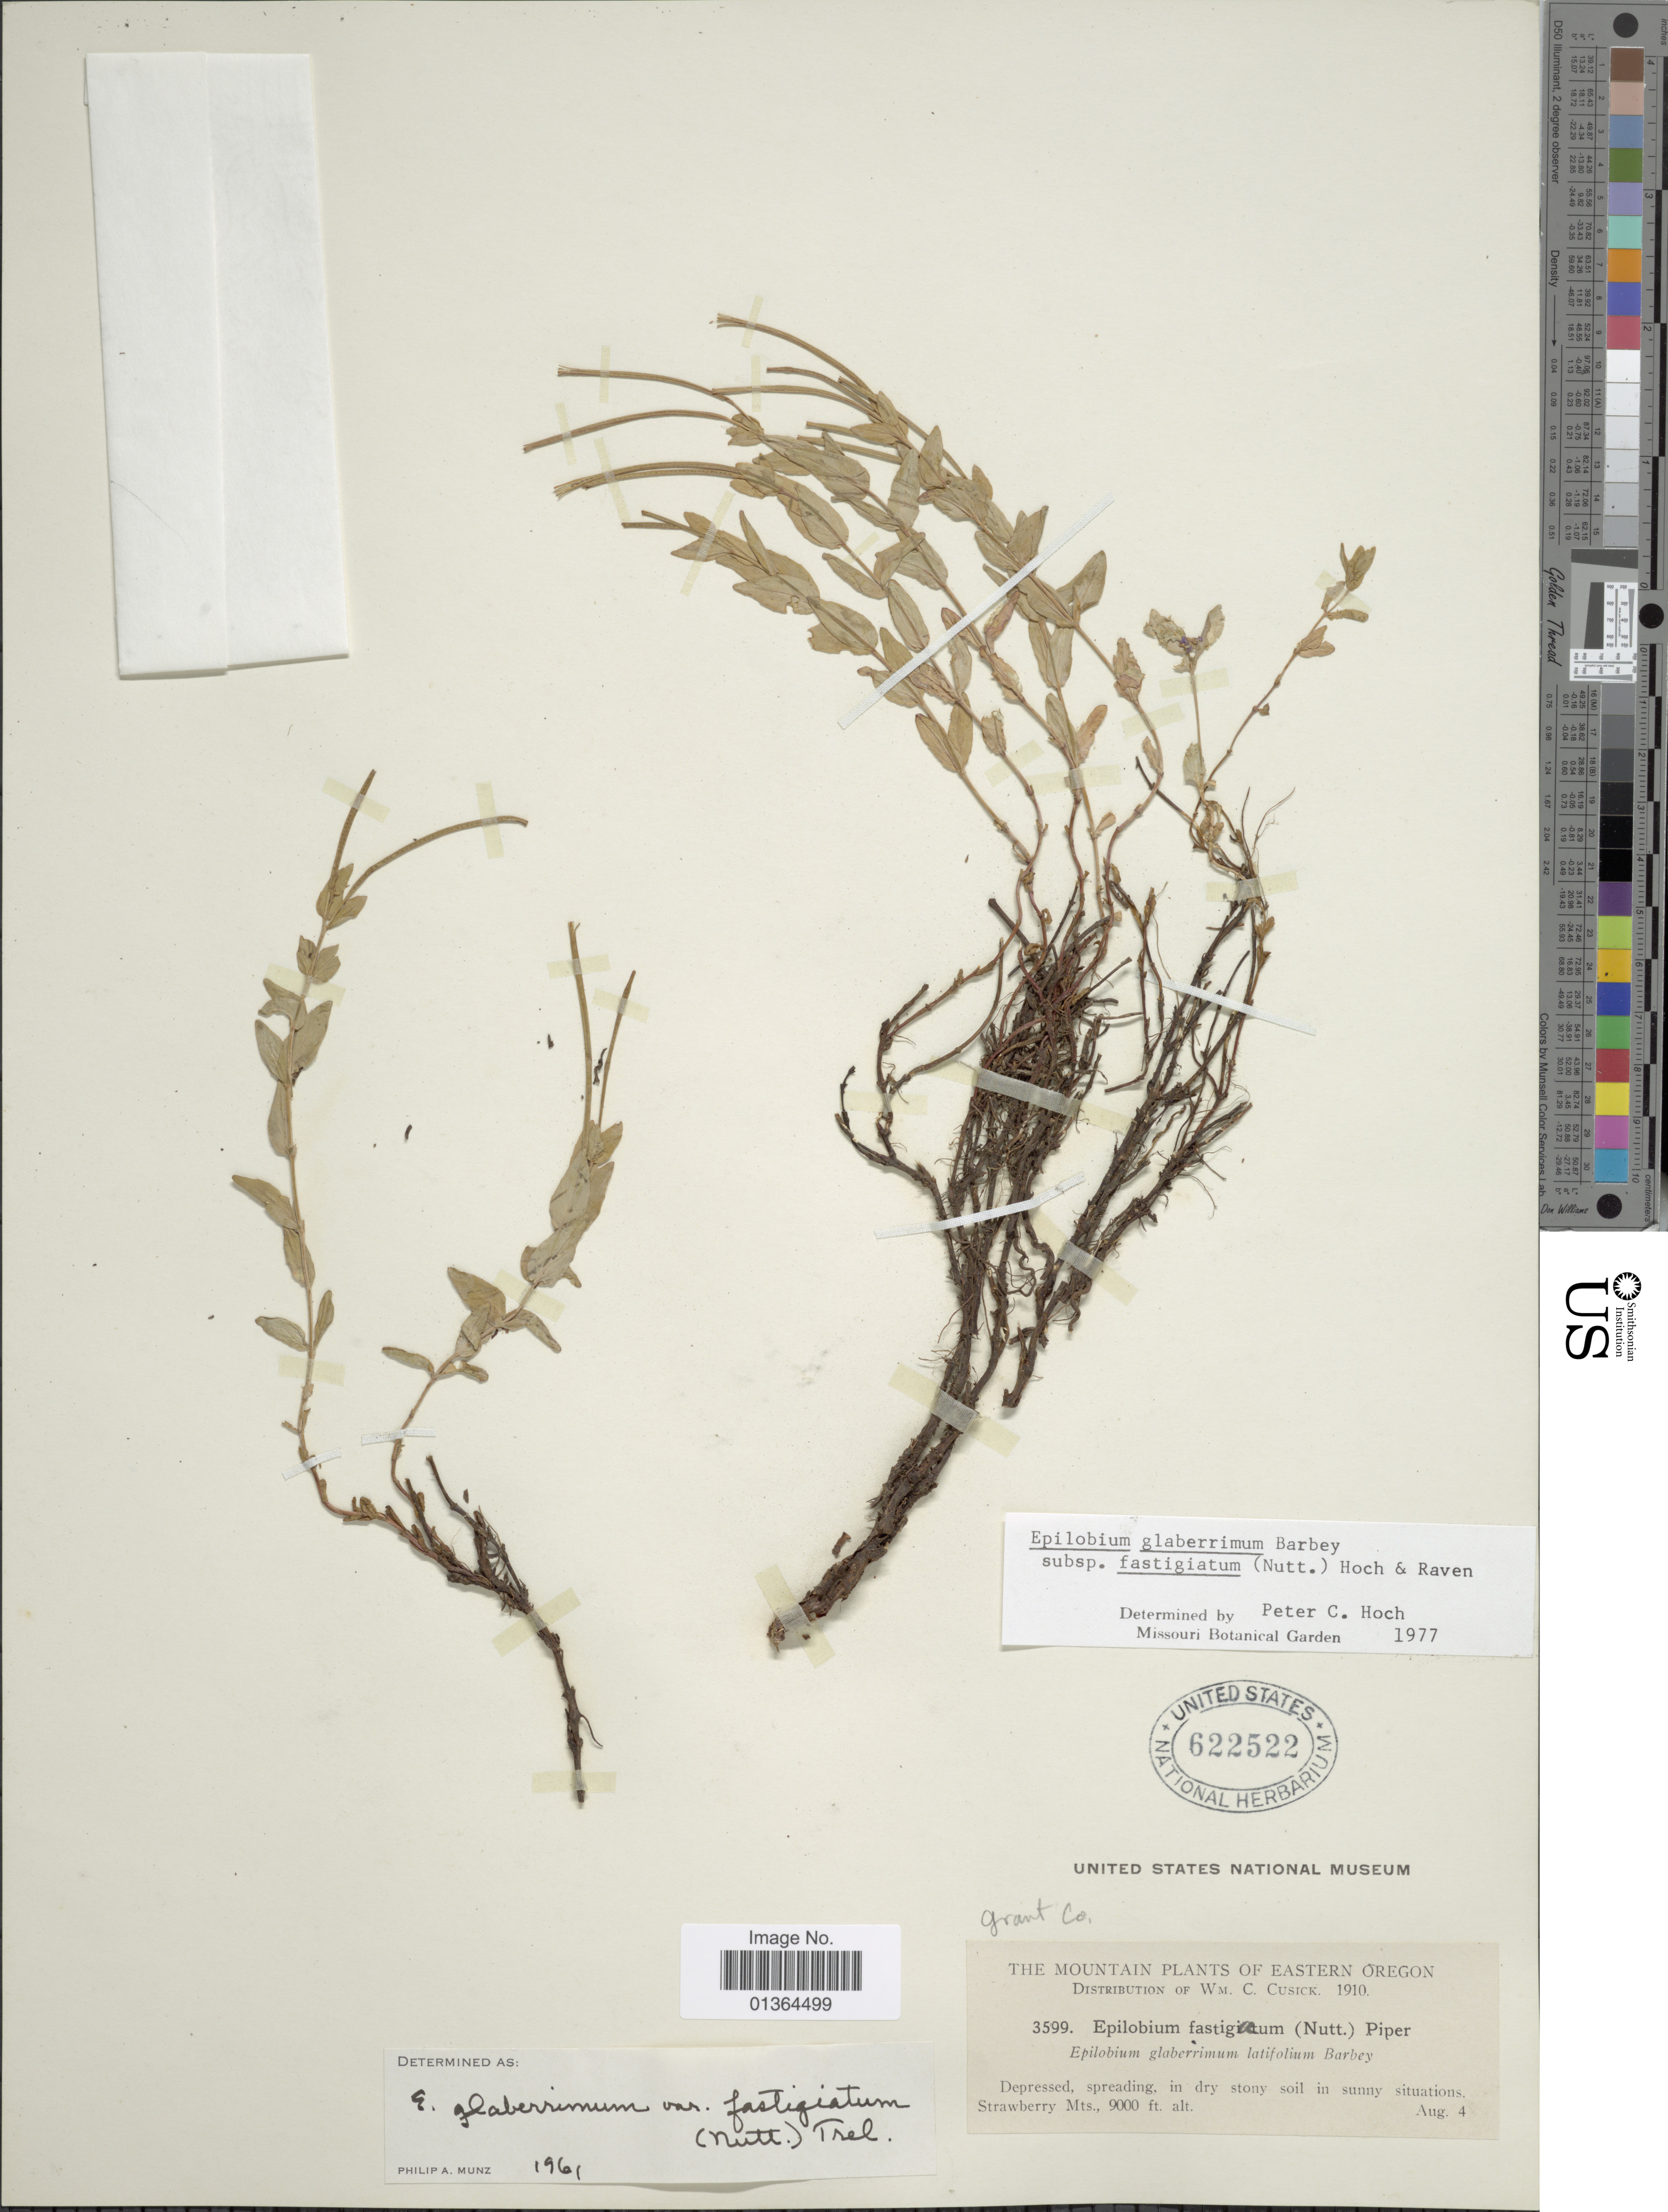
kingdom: Plantae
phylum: Tracheophyta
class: Magnoliopsida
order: Myrtales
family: Onagraceae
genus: Epilobium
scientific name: Epilobium glaberrimum subsp. fastigiatum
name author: (Nutt.) Hoch & P.H. Raven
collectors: W. C. Cusick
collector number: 3599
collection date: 1910-08-04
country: United States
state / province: Oregon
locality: Eastern Oregon, Strawberry Mts.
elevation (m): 2743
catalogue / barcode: US 622522